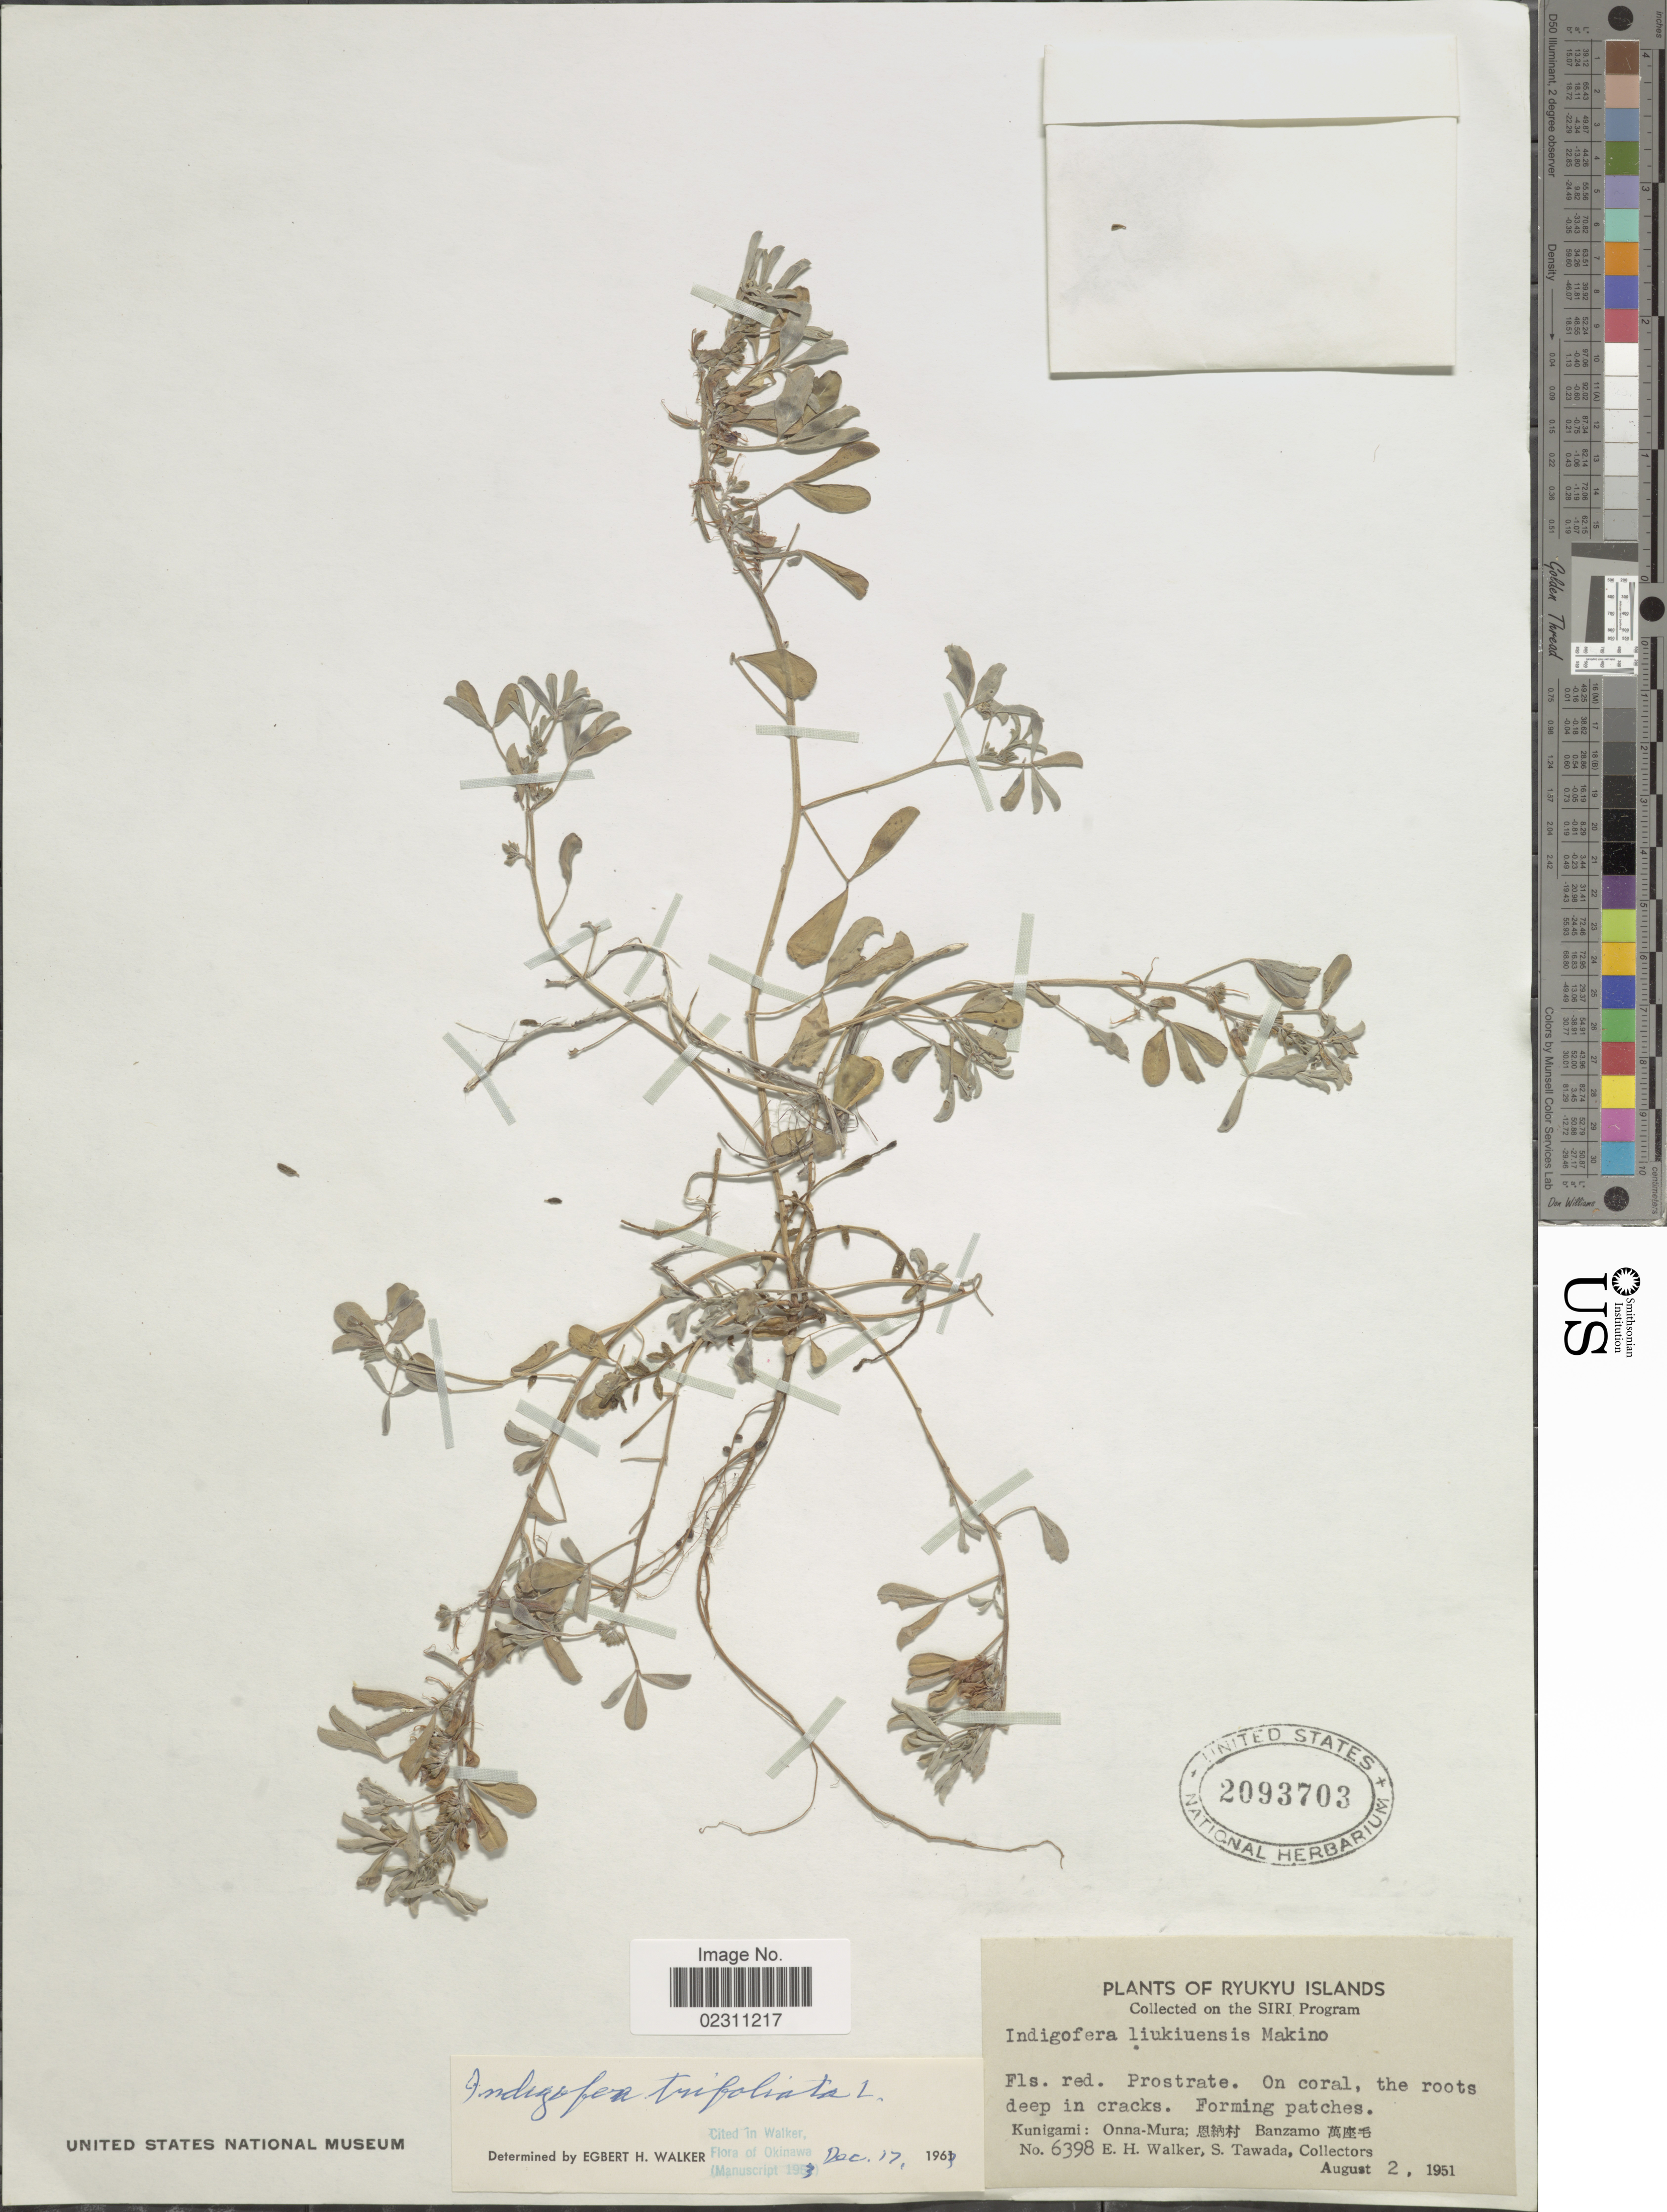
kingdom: Plantae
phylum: Tracheophyta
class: Magnoliopsida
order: Fabales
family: Fabaceae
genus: Indigofera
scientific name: Indigofera trifoliata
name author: L.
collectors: E. H. Walker & S. Tawada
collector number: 6398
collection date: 1951-08-02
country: Japan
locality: Ryukyu Islands. Kunigami: Onna-Mura: [Foreign script], Banzamo [Foreign script]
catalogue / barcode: US 2093703